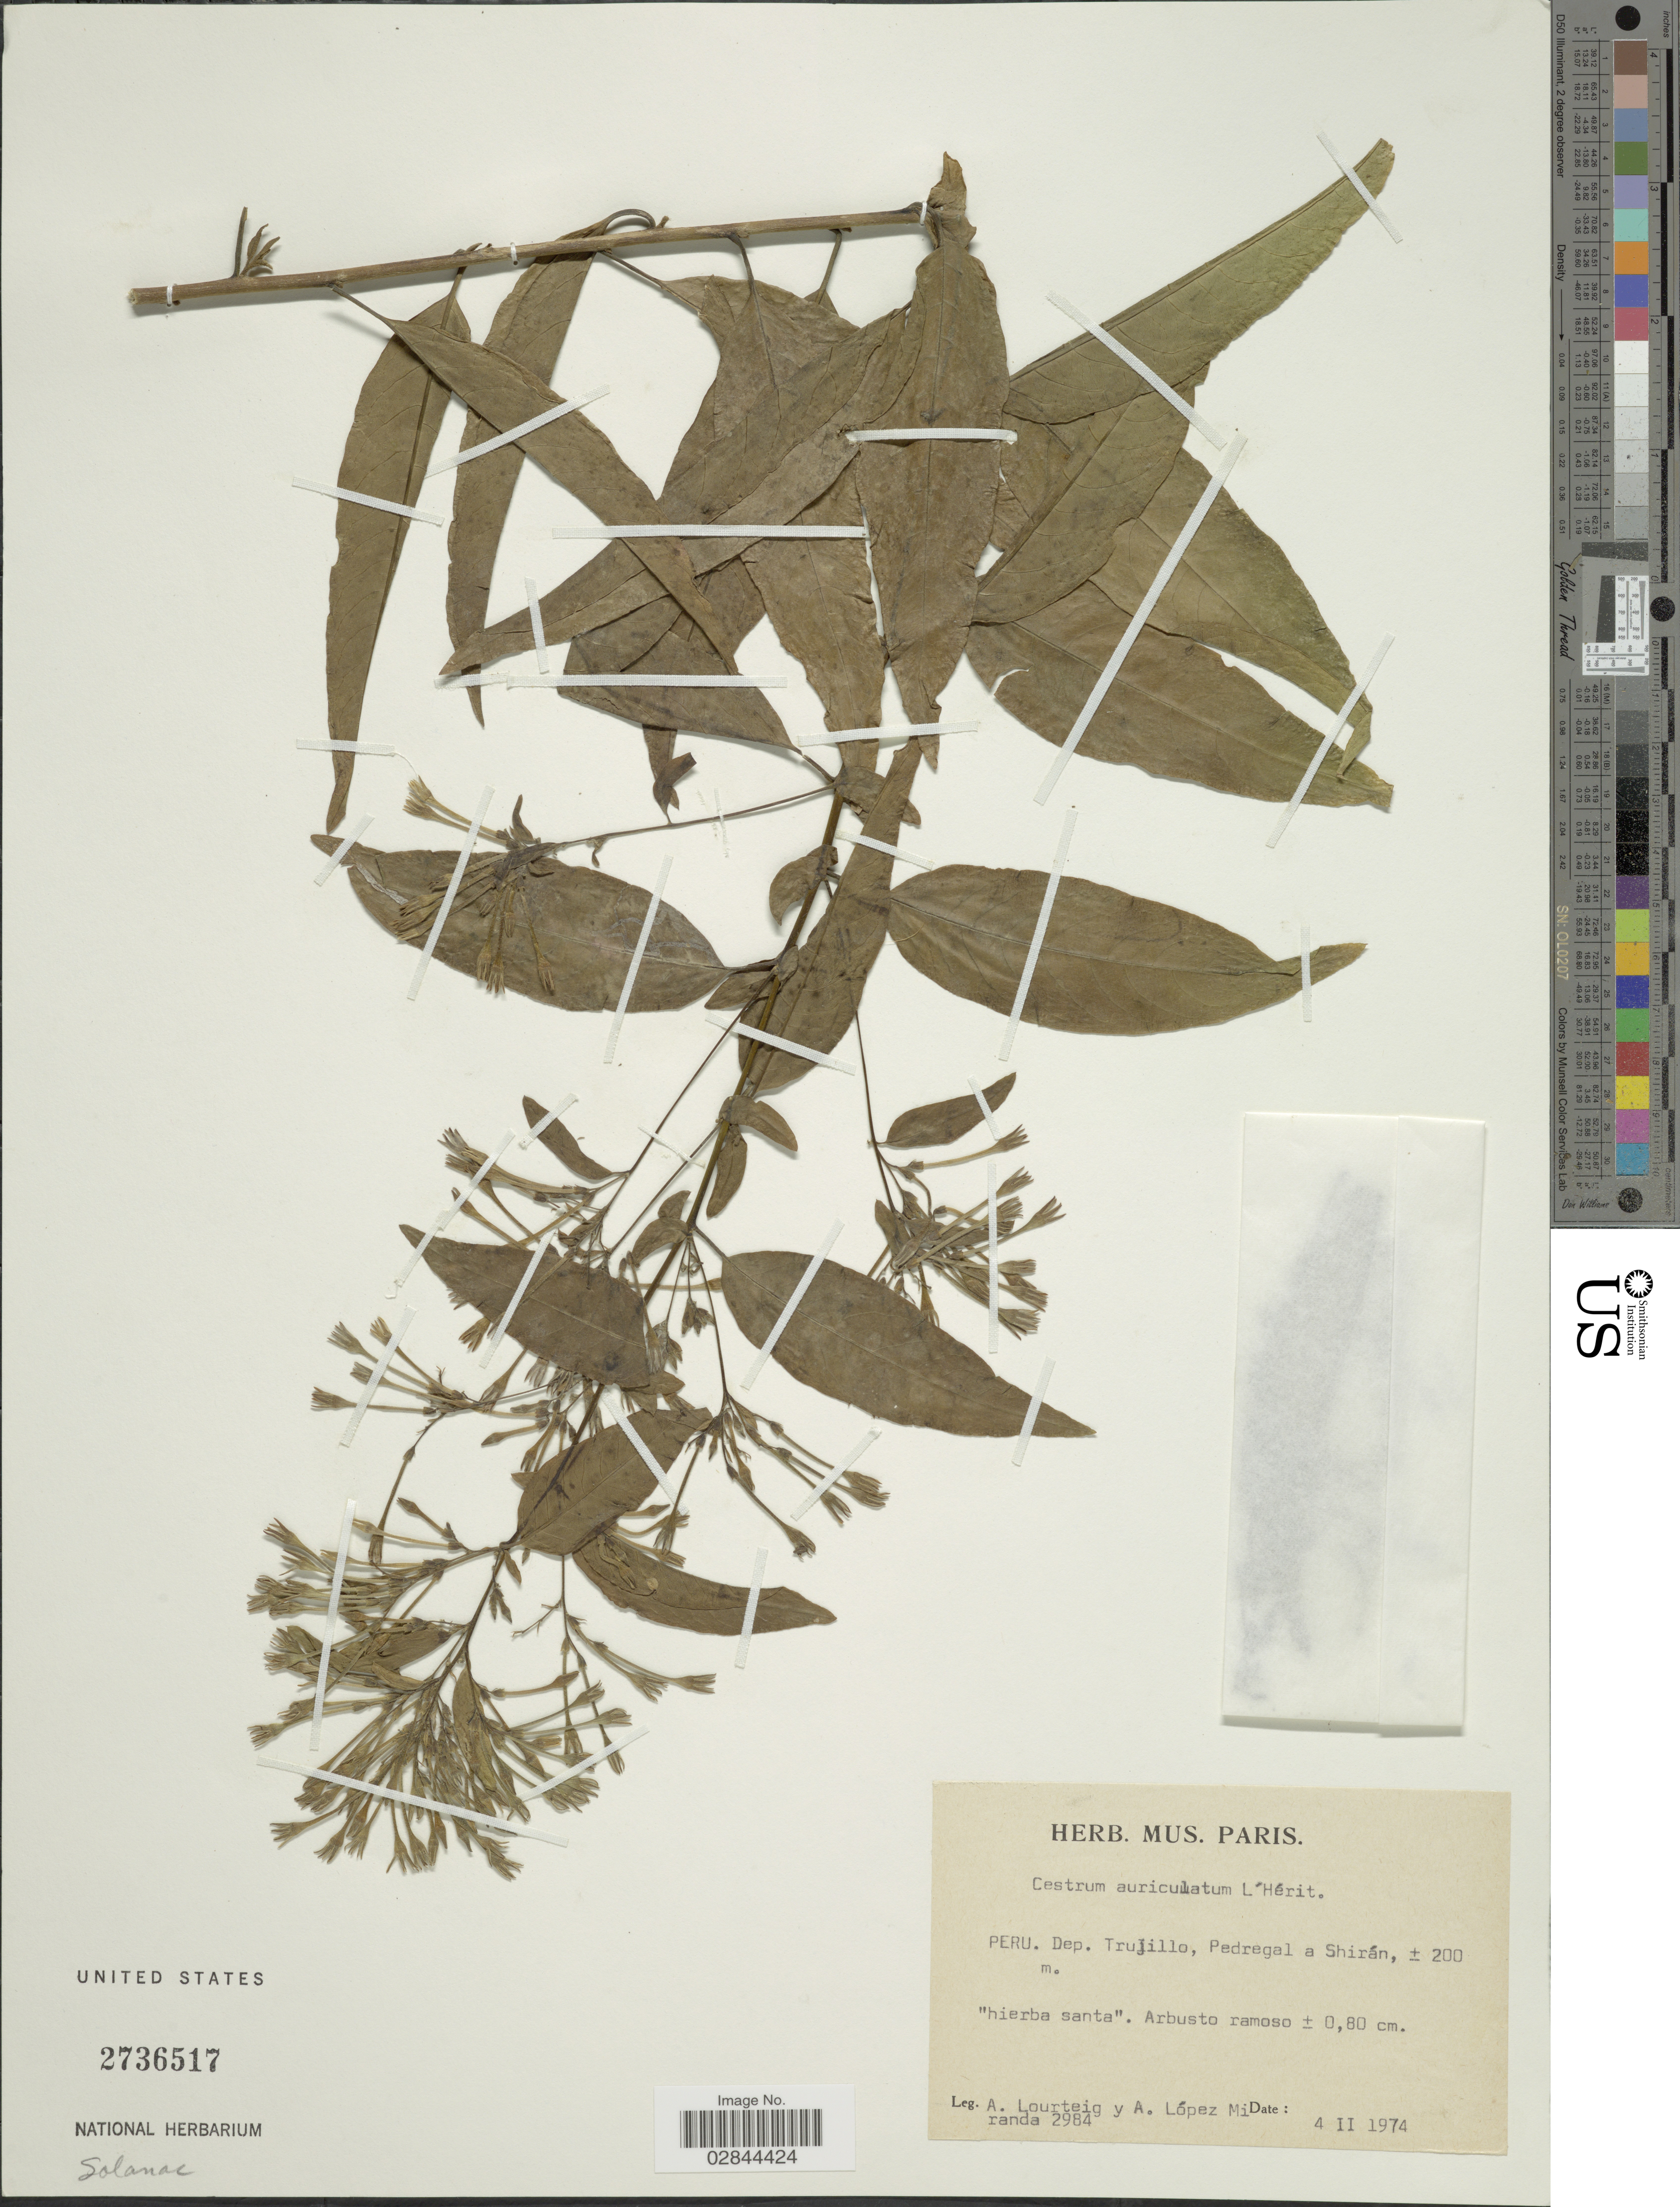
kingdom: Plantae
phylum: Tracheophyta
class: Magnoliopsida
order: Solanales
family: Solanaceae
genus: Cestrum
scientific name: Cestrum auriculatum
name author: L'Hér.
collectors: A. Lourteig & A. López M.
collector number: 2984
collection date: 1974-02-04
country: Peru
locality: Dep. Trujillo, Pedregal a Shirán.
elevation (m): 200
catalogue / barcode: US 2736517